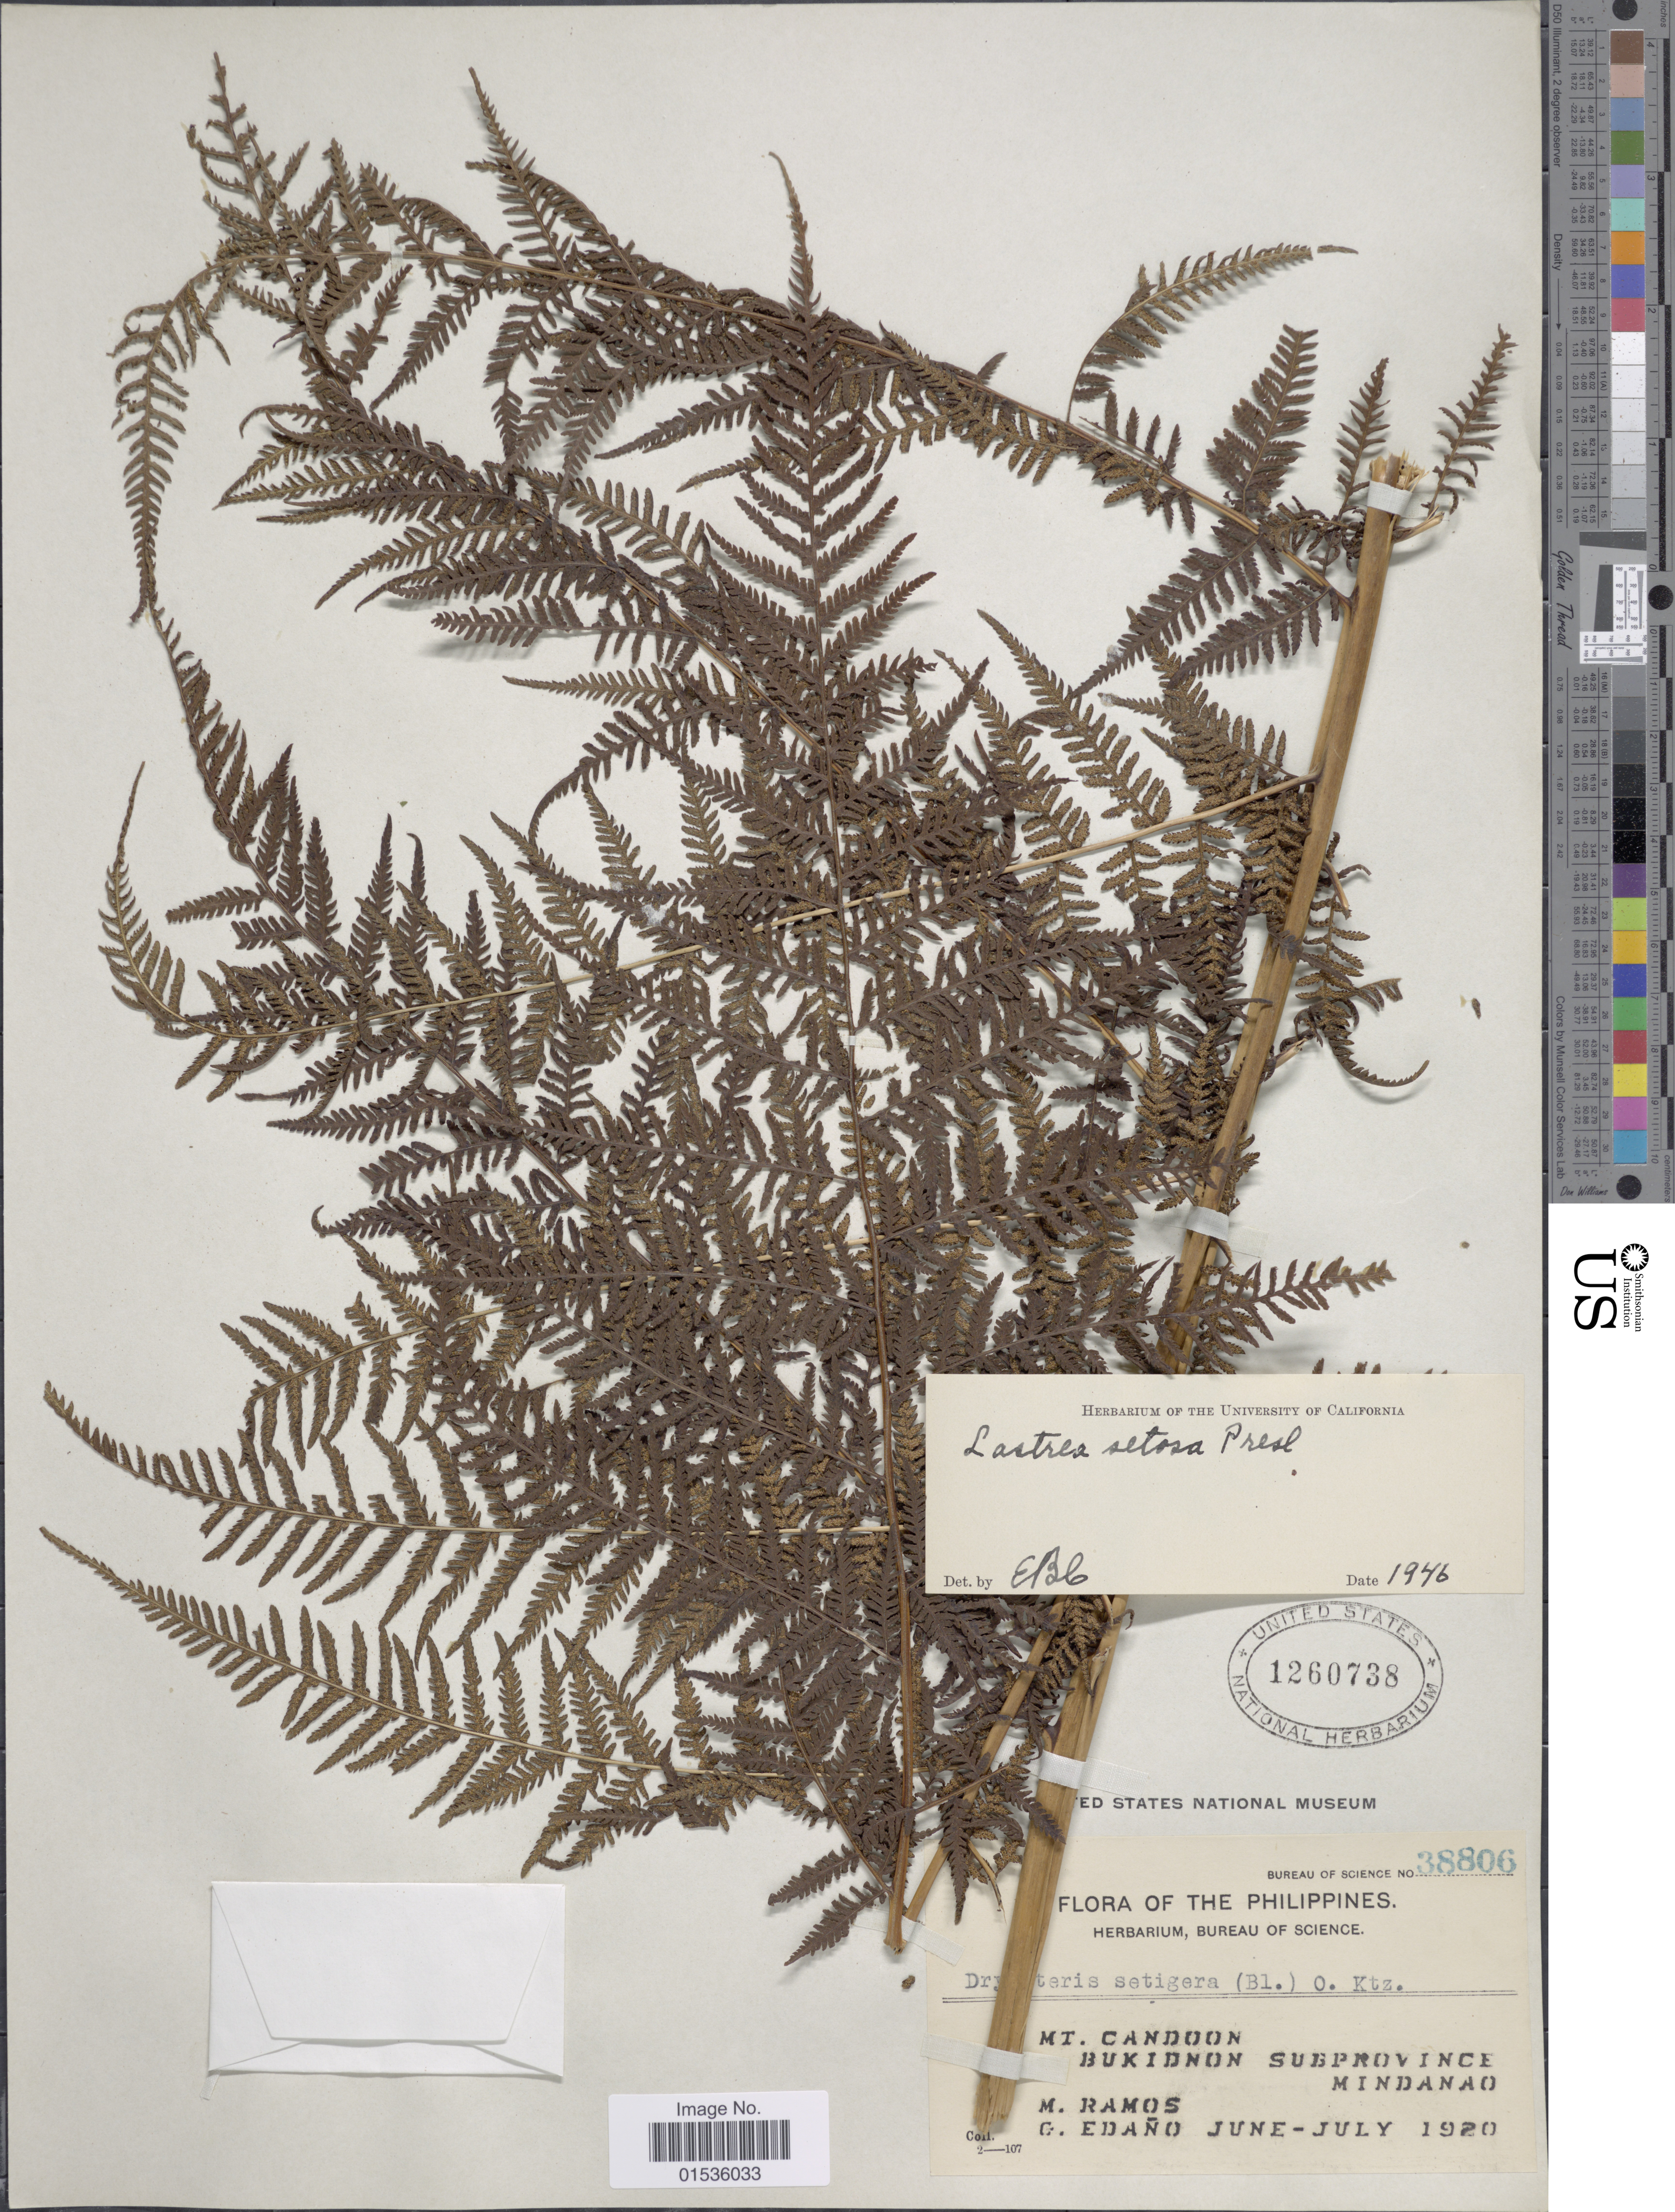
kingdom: Plantae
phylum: Tracheophyta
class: Polypodiopsida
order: Polypodiales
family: Thelypteridaceae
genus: Macrothelypteris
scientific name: Macrothelypteris torresiana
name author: (Gaudich.) Ching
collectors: M. Ramos & G. Edaño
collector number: Bureau of Science 38806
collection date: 1920-06/1920-07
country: Philippines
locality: Philippines, Mt, Candoon, Bukidnon Subprovince, Mindanao.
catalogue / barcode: US 1260738